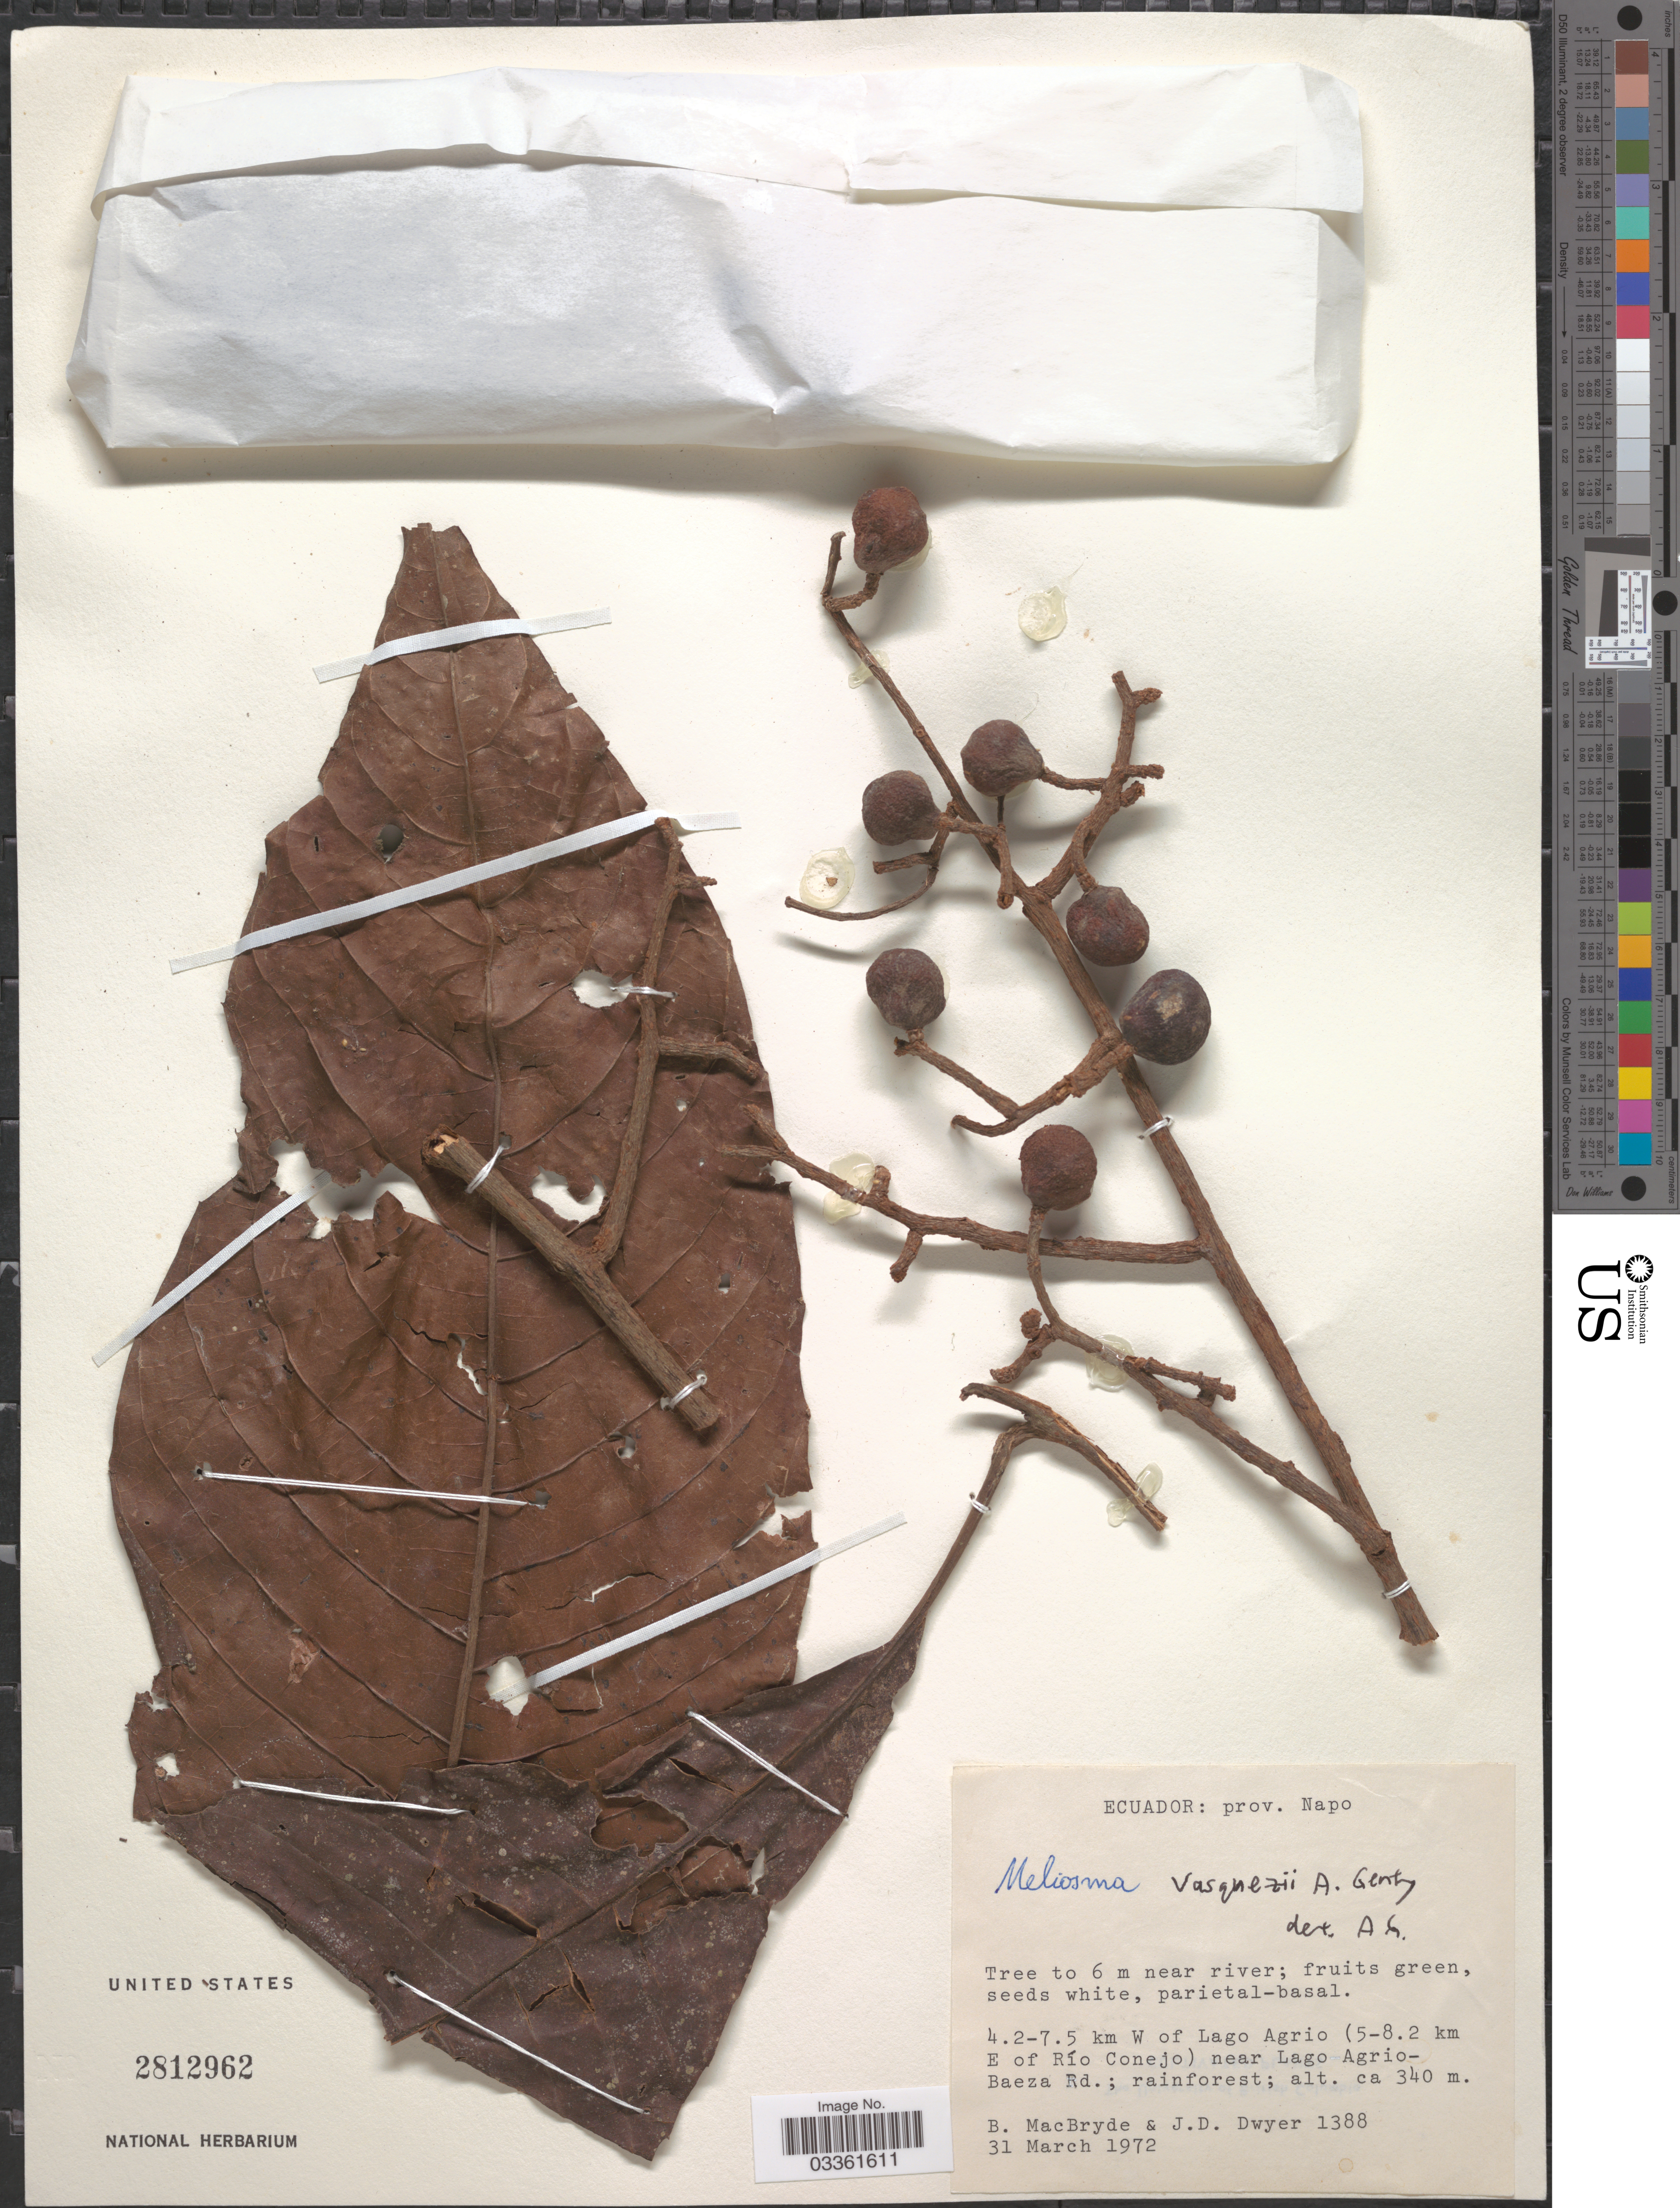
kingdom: Plantae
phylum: Tracheophyta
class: Magnoliopsida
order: Proteales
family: Sabiaceae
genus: Meliosma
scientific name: Meliosma vasquezii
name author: Gentry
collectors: B. MacBryde & J. D. Dwyer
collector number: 1388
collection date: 1972-03-31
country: Ecuador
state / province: Napo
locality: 4.2-7.5 km W of Lago Agrio (5-8.2 km E of Río Conejo) near Lago Agrio-Baeza Rd.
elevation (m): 340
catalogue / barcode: US 2812962